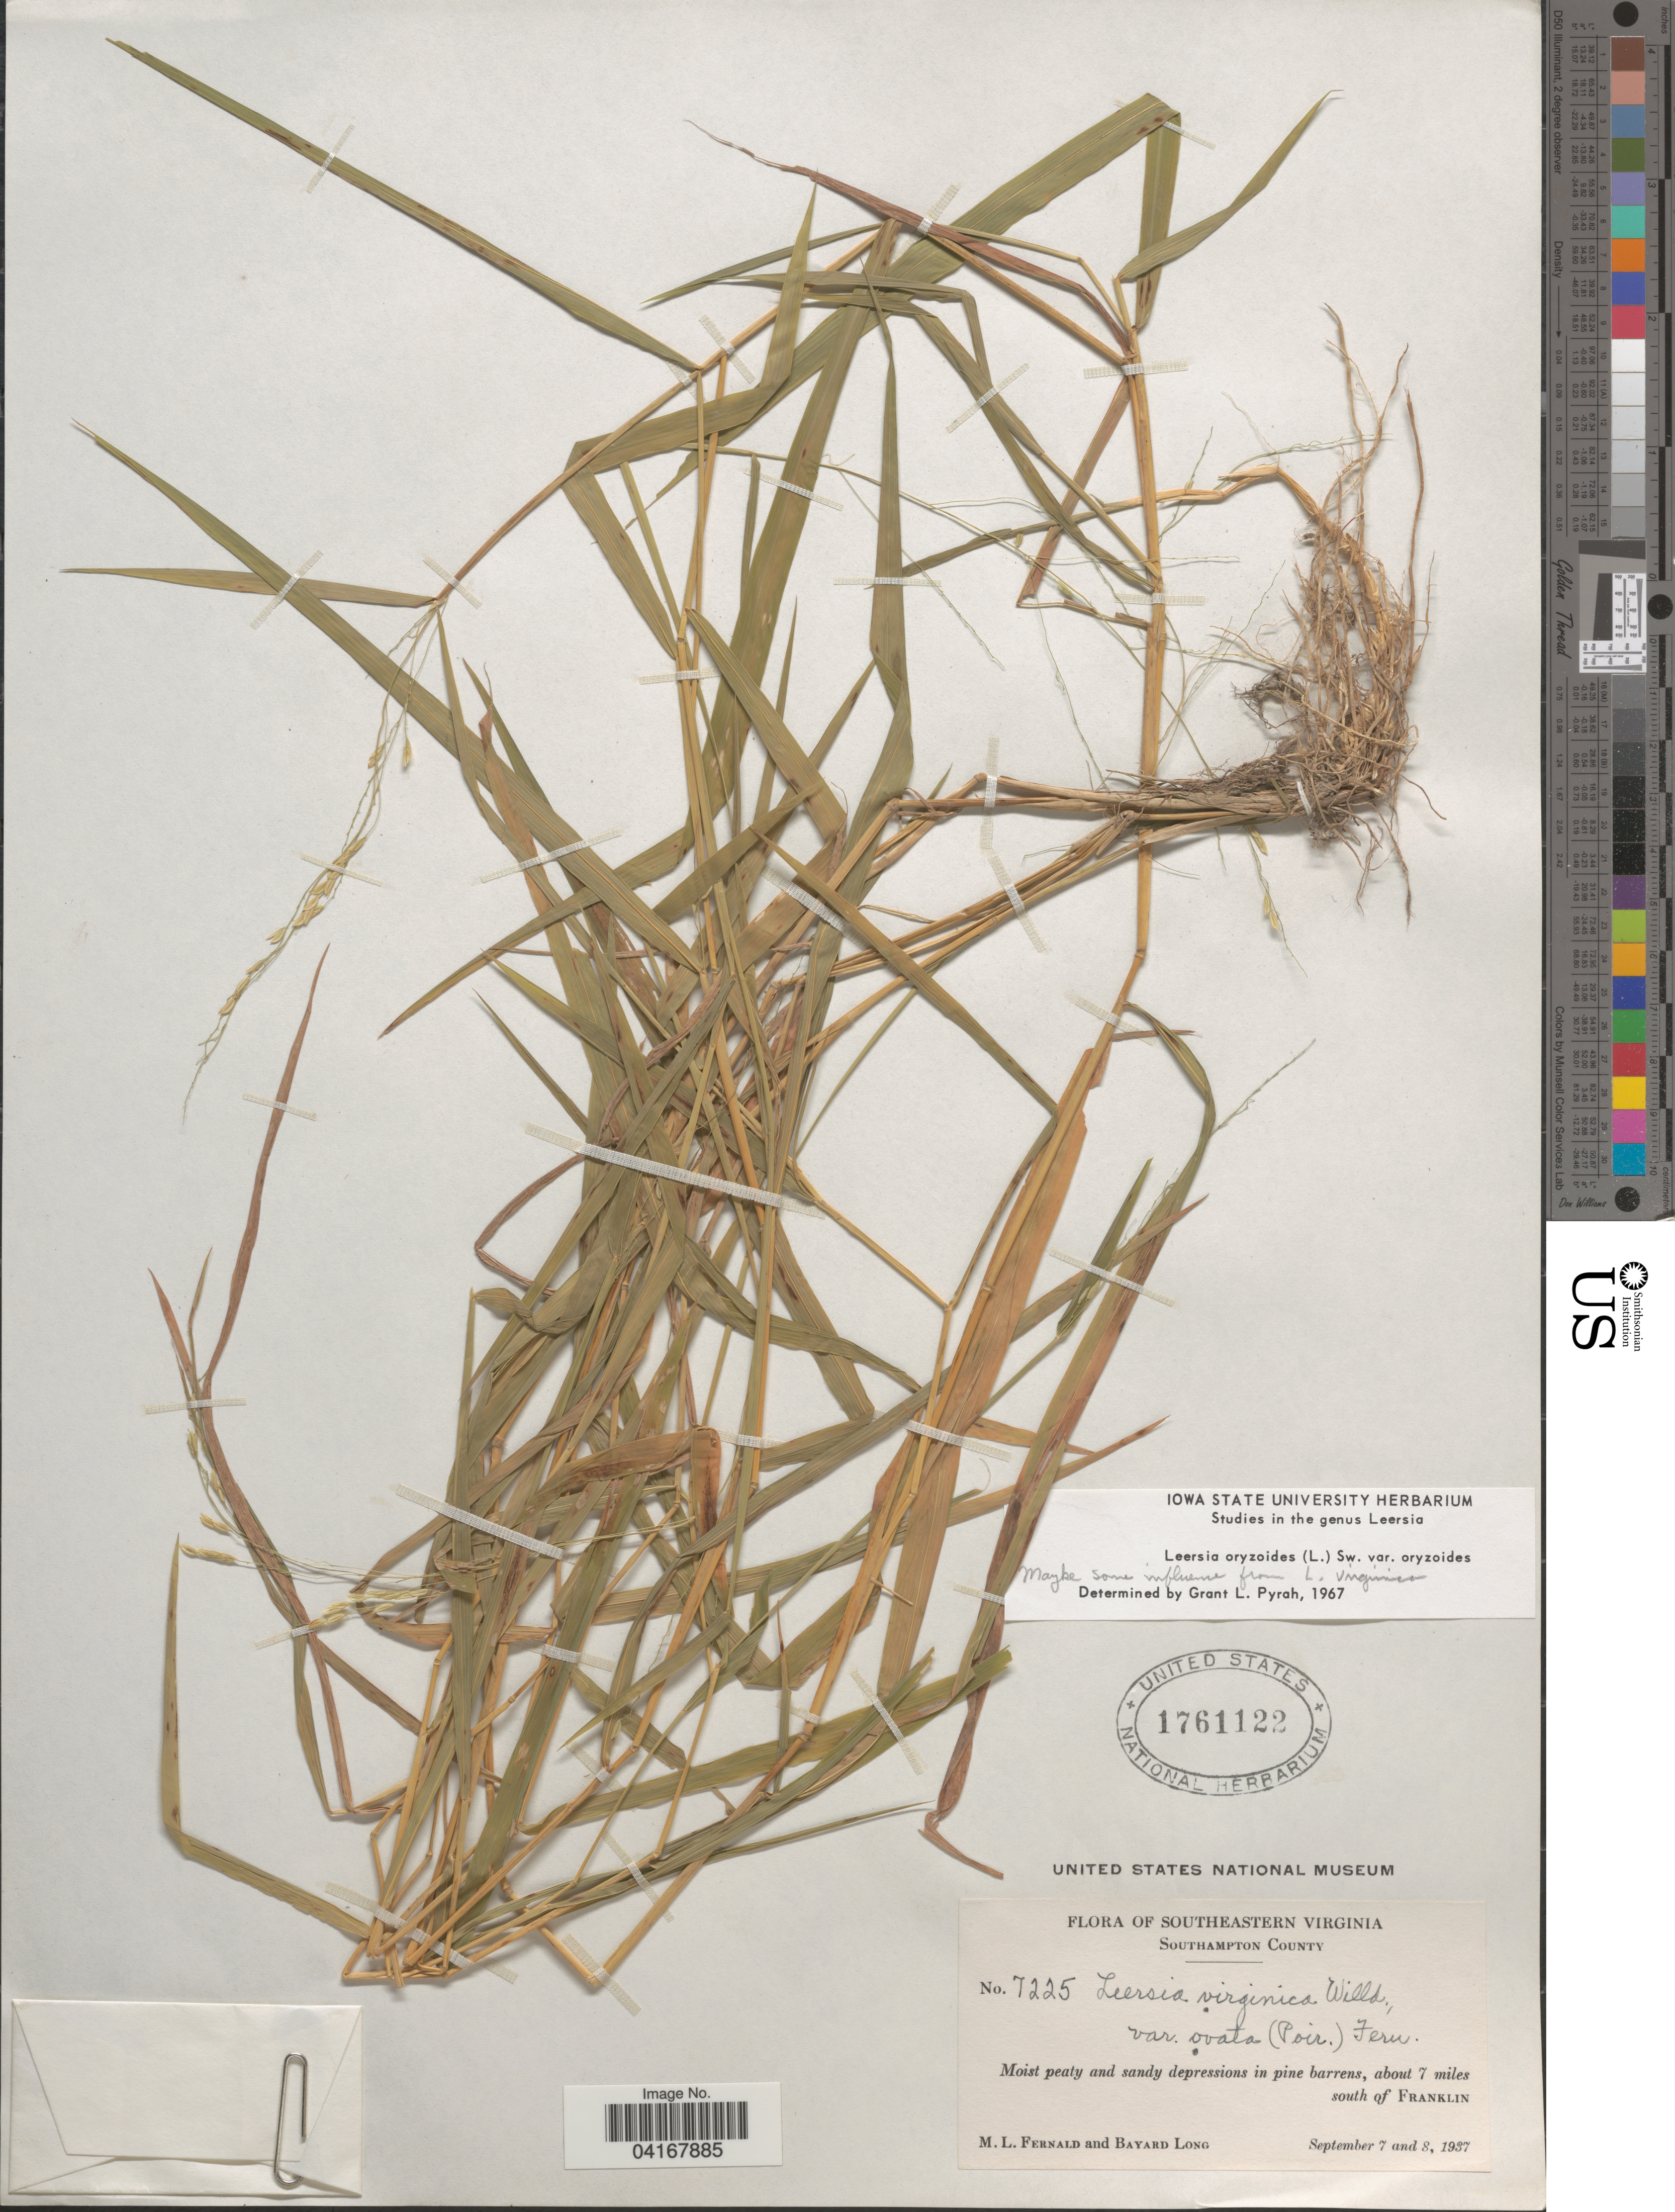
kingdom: Plantae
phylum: Tracheophyta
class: Liliopsida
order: Poales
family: Poaceae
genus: Leersia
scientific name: Leersia oryzoides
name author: (L.) Sw.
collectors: M. L. Fernald & B. Long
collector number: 7225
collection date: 1937-09-07/1937-09-08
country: United States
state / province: Virginia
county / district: Southampton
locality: Southeastern Virginia. Southampton County. About 7 miles south of Franklin.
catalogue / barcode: US 1761122